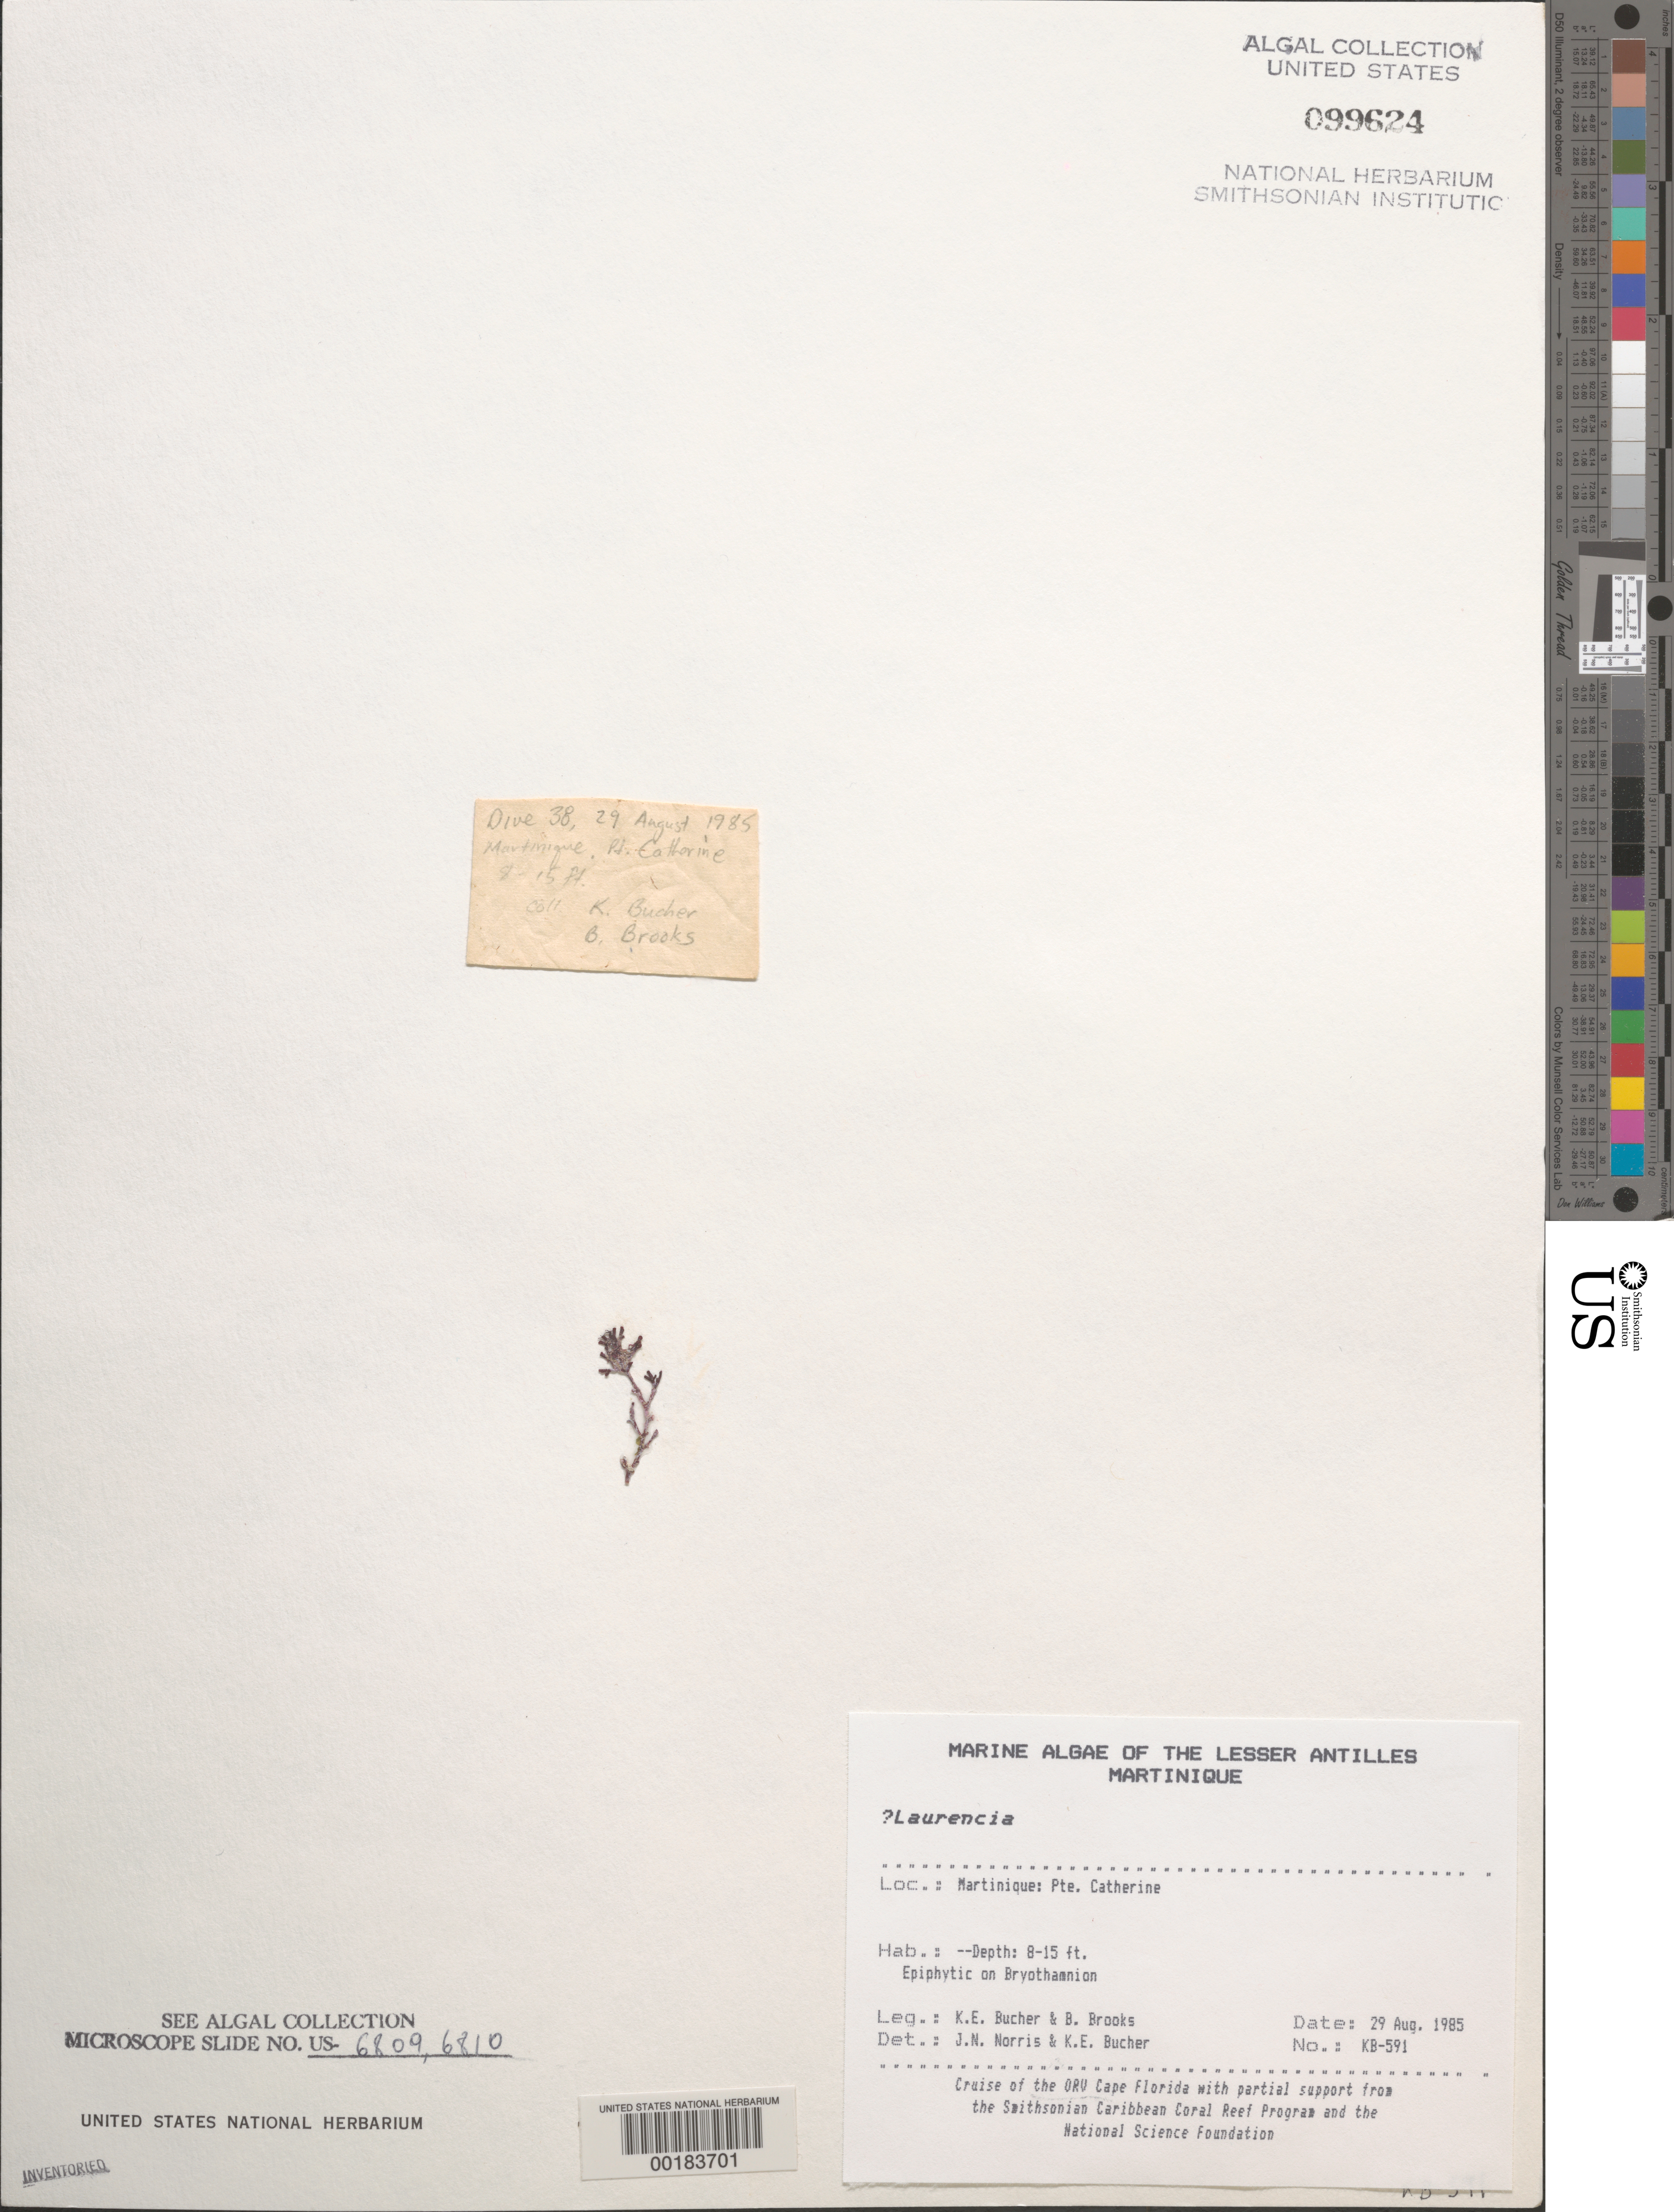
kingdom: Plantae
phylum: Rhodophyta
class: Florideophyceae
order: Ceramiales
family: Rhodomelaceae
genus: Laurencia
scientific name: Laurencia sp.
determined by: Norris, J. N.; Bucher, K. E.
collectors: K. E. Bucher & B. Brooks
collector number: KB-591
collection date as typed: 29 Aug 1985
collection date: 1985-08-29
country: Martinique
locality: Pointe Catherine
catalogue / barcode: US 99624